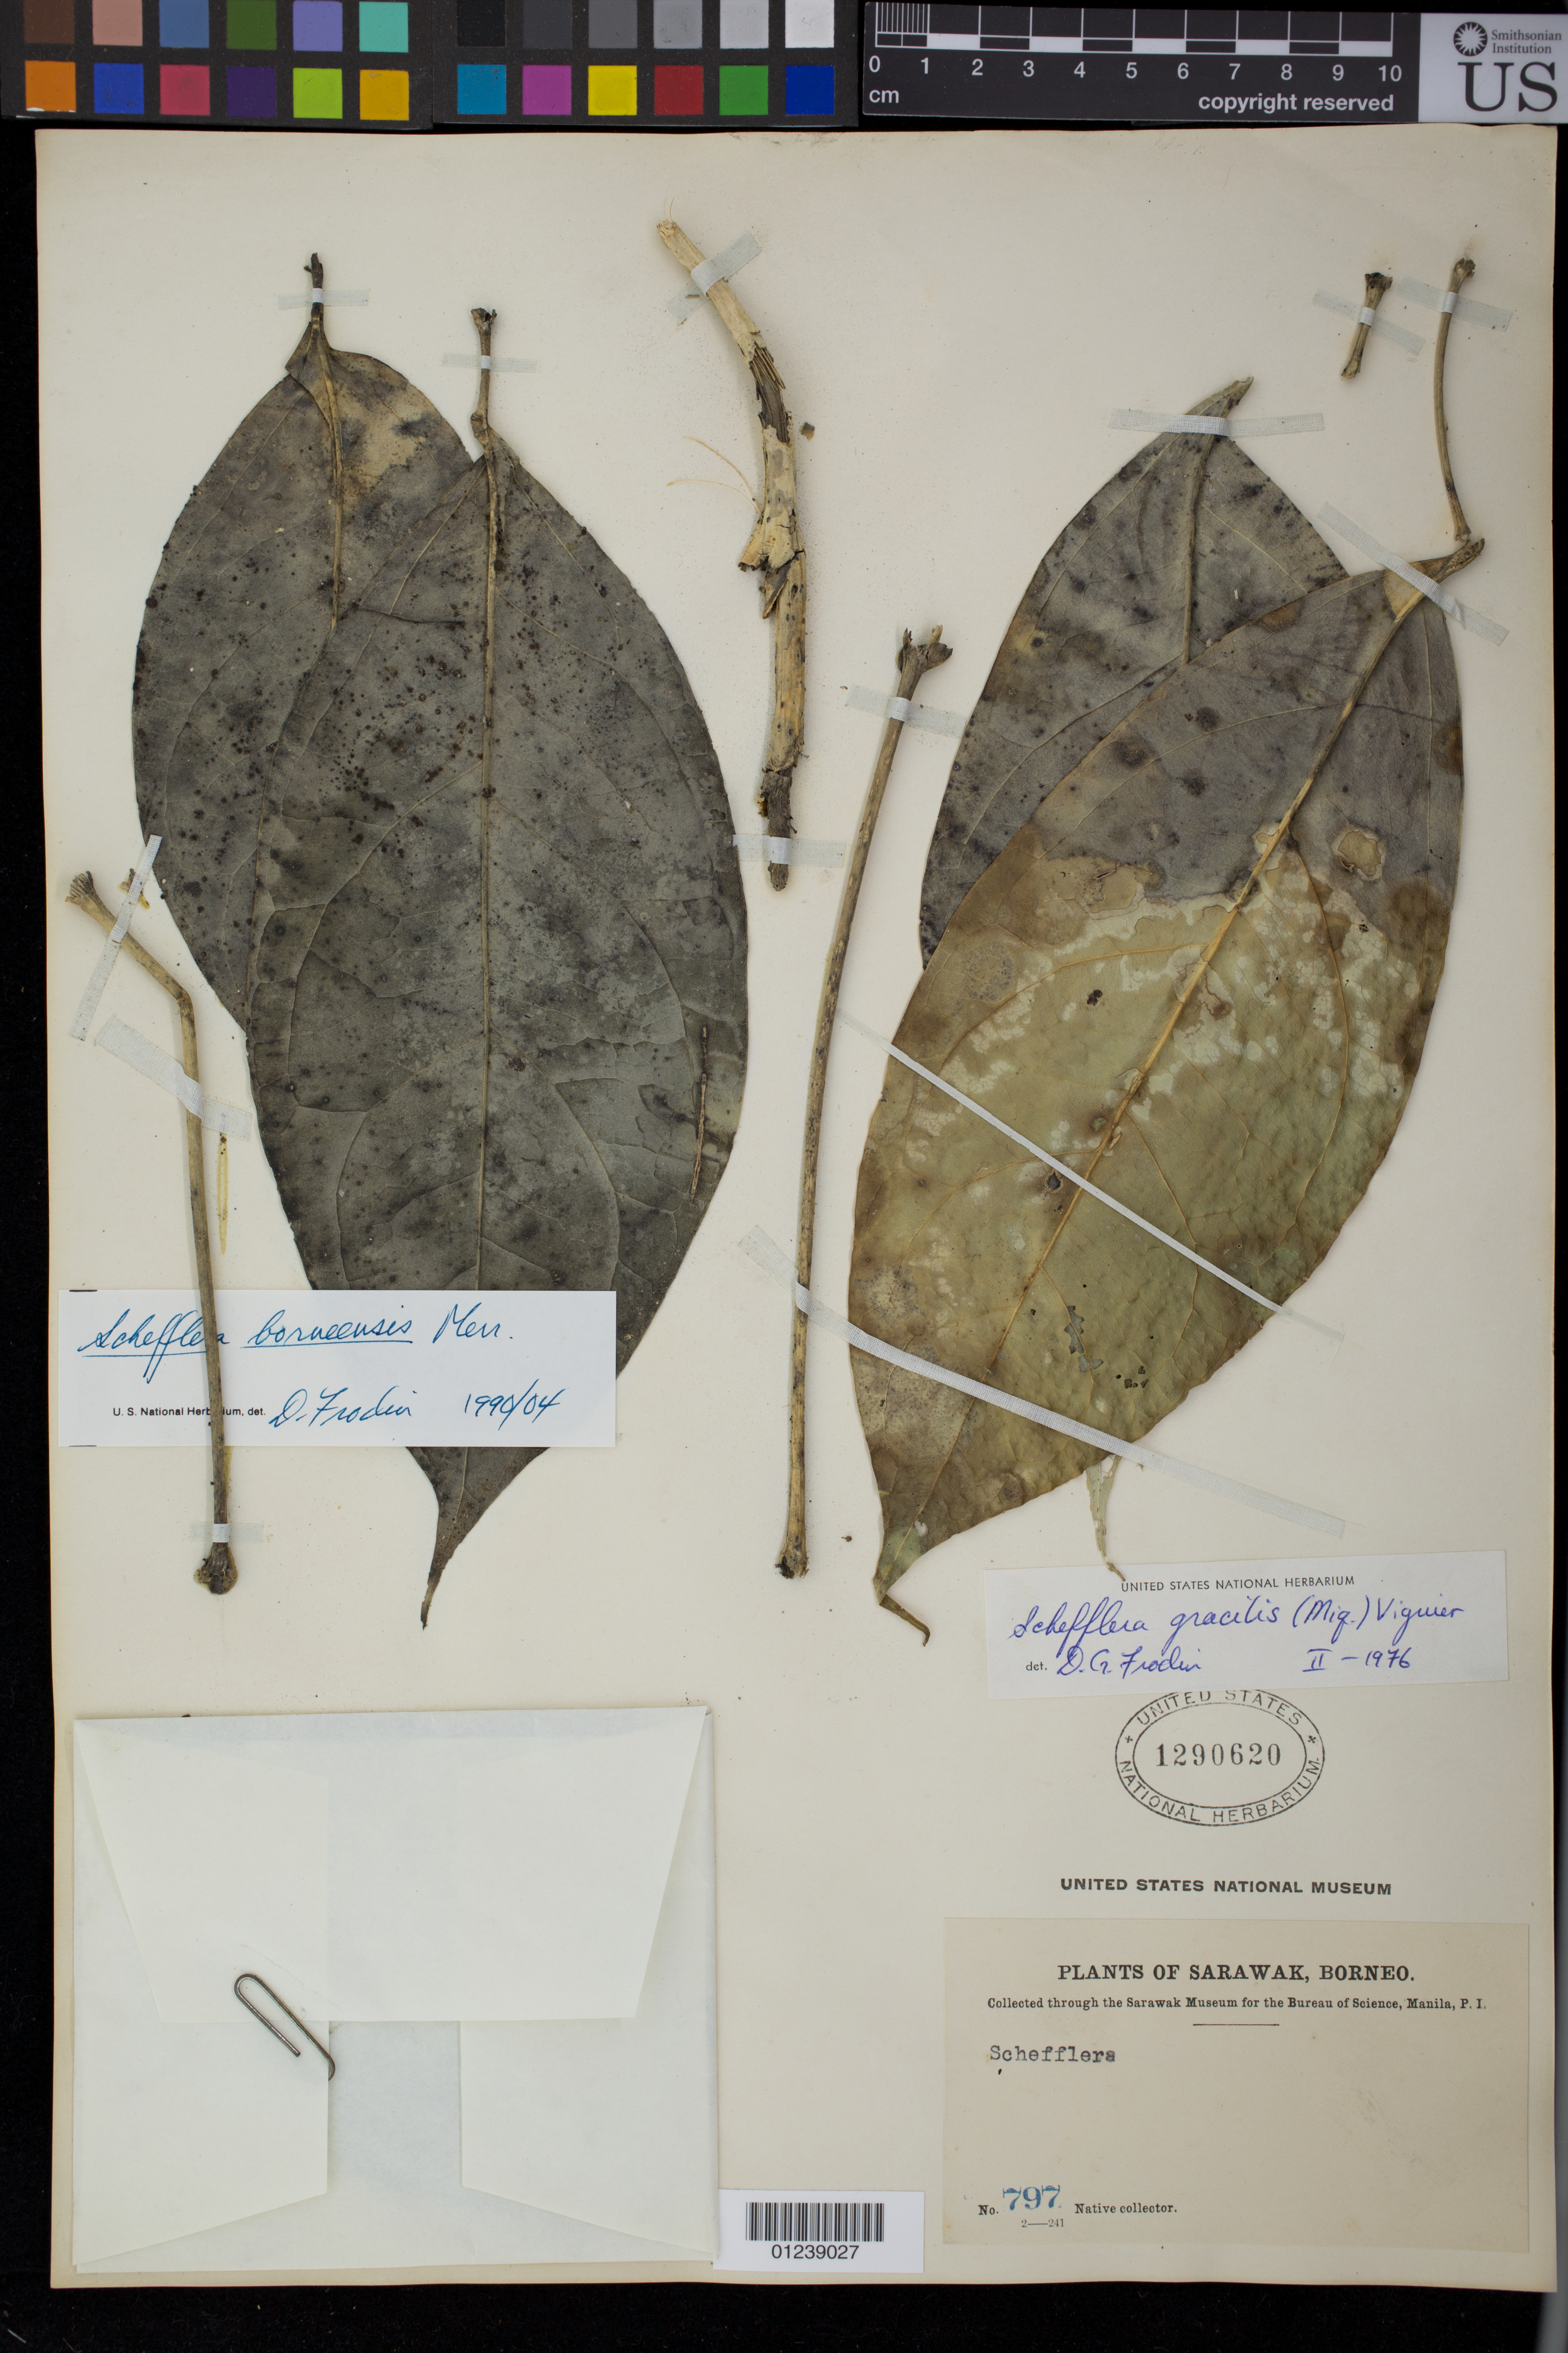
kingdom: Plantae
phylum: Tracheophyta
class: Magnoliopsida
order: Apiales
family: Araliaceae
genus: Heptapleurum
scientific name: Heptapleurum borneense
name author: (Merr.) Lowry & G. M. Plunkett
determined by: Wagner, W. L., (BOT), Smithsonian Institution - National Museum of Natural History (UNITED STATES)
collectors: Native collector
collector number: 797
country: Malaysia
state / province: Sarawak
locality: Borneo.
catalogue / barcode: US 1290620